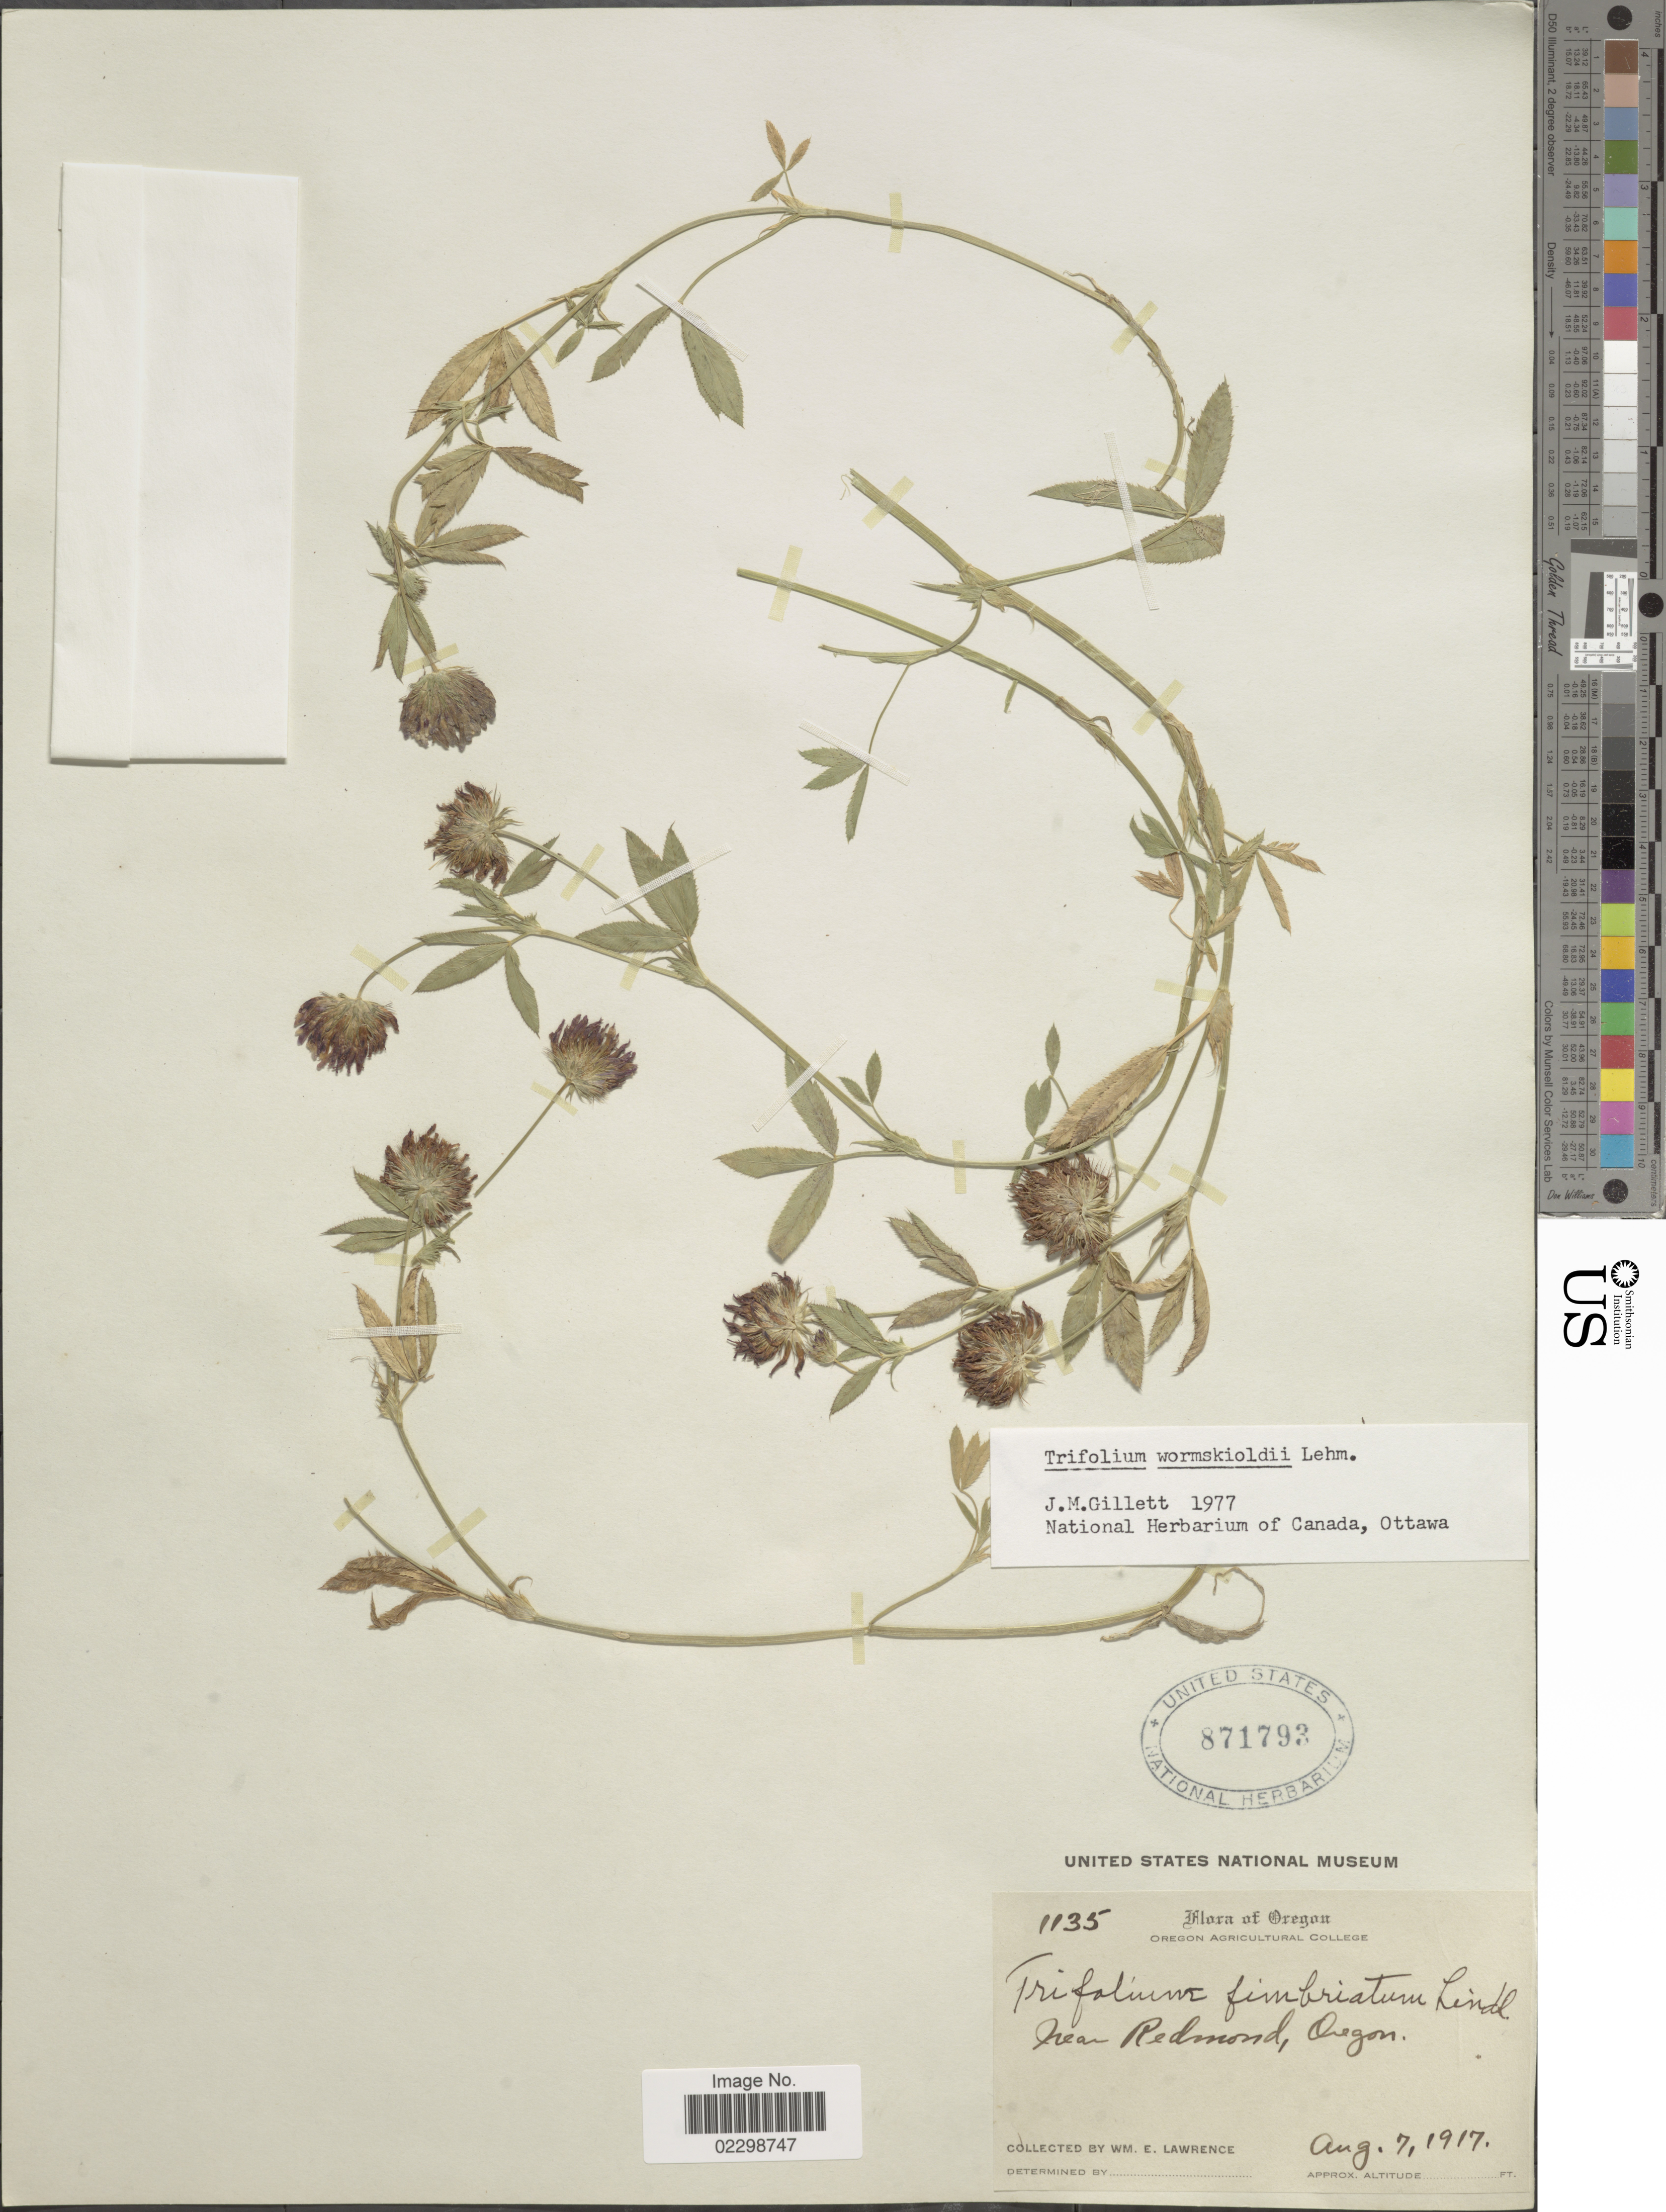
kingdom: Plantae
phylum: Tracheophyta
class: Magnoliopsida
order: Fabales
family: Fabaceae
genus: Trifolium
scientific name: Trifolium wormskioldii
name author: Lehm.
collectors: W. Lawrence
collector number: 1135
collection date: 1917-08-07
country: United States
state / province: Oregon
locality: Near Redmond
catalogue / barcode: US 871793